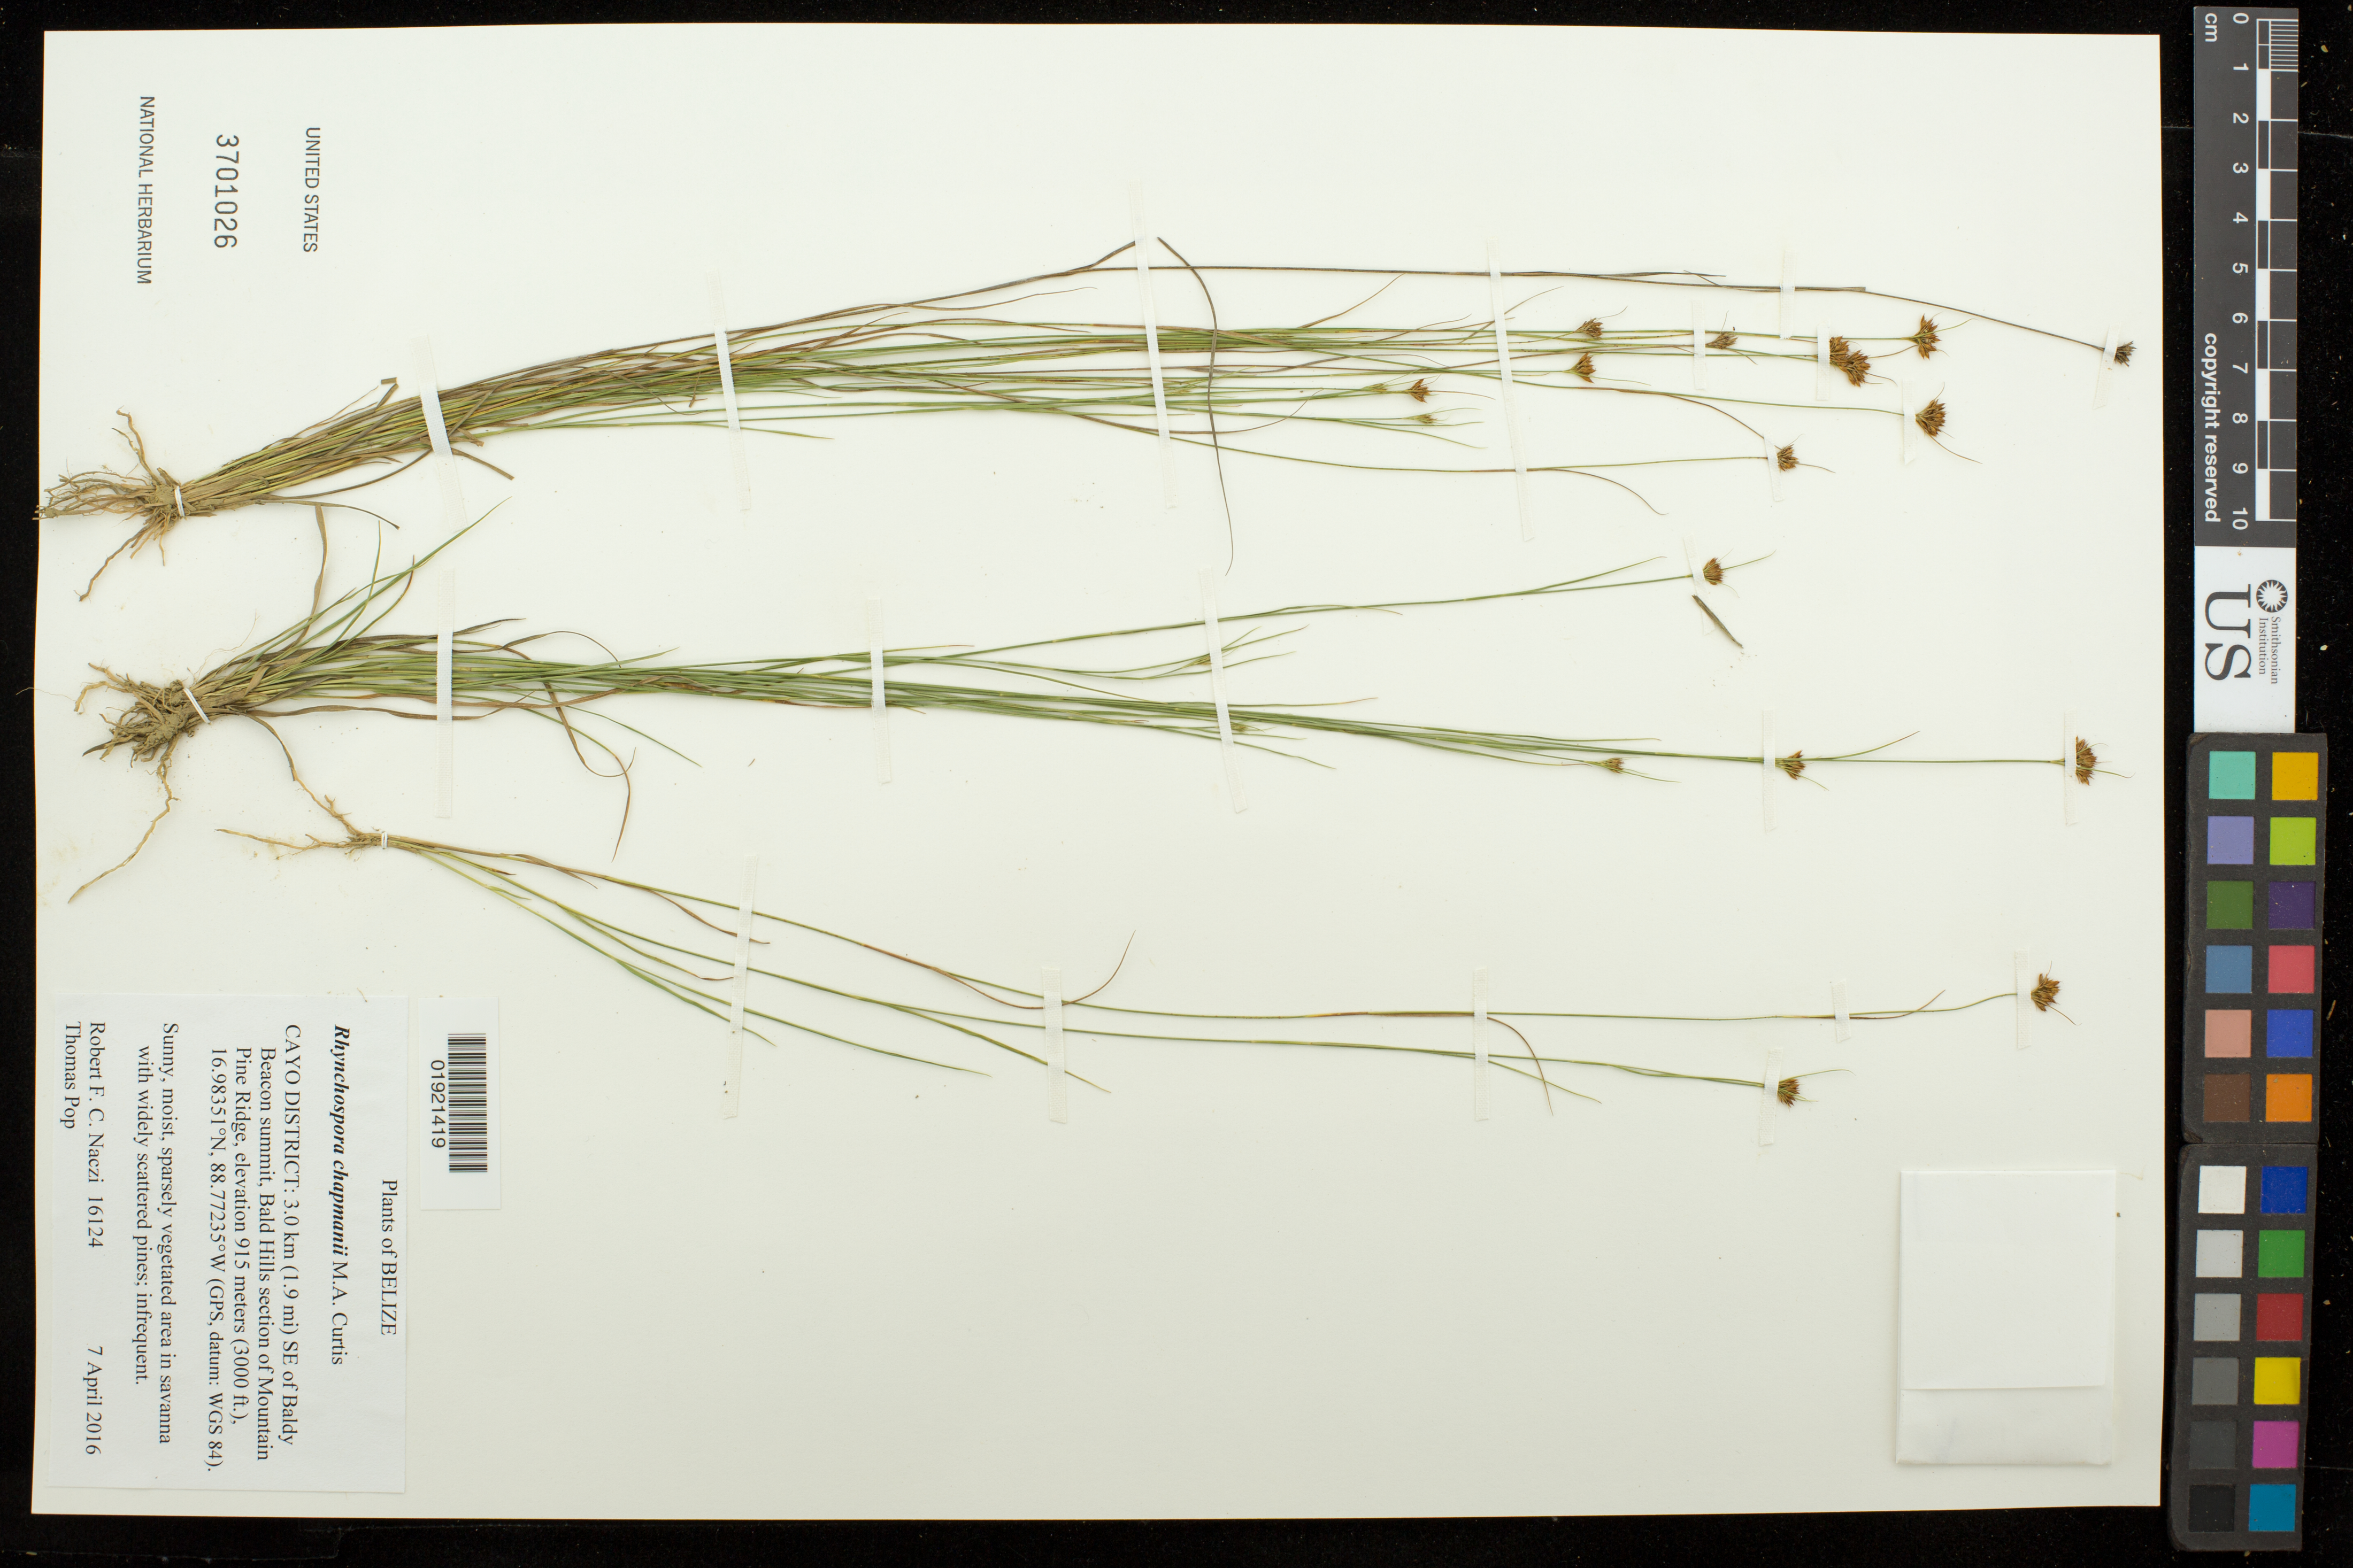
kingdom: Plantae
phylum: Tracheophyta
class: Liliopsida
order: Poales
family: Cyperaceae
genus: Rhynchospora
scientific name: Rhynchospora chapmanii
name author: M.A. Curtis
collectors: R. F. C. Naczi & T. Pop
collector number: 16124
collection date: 2016-04-07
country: Belize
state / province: Cayo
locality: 3.0 km SE of Baldy Beacon Summit, Bald Hills section of Mountain Pine Ridge.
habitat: Sunny, moist, sparsely vegetated area in savanna with widely scattered pines; infrequent.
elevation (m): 915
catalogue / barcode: US 3701026